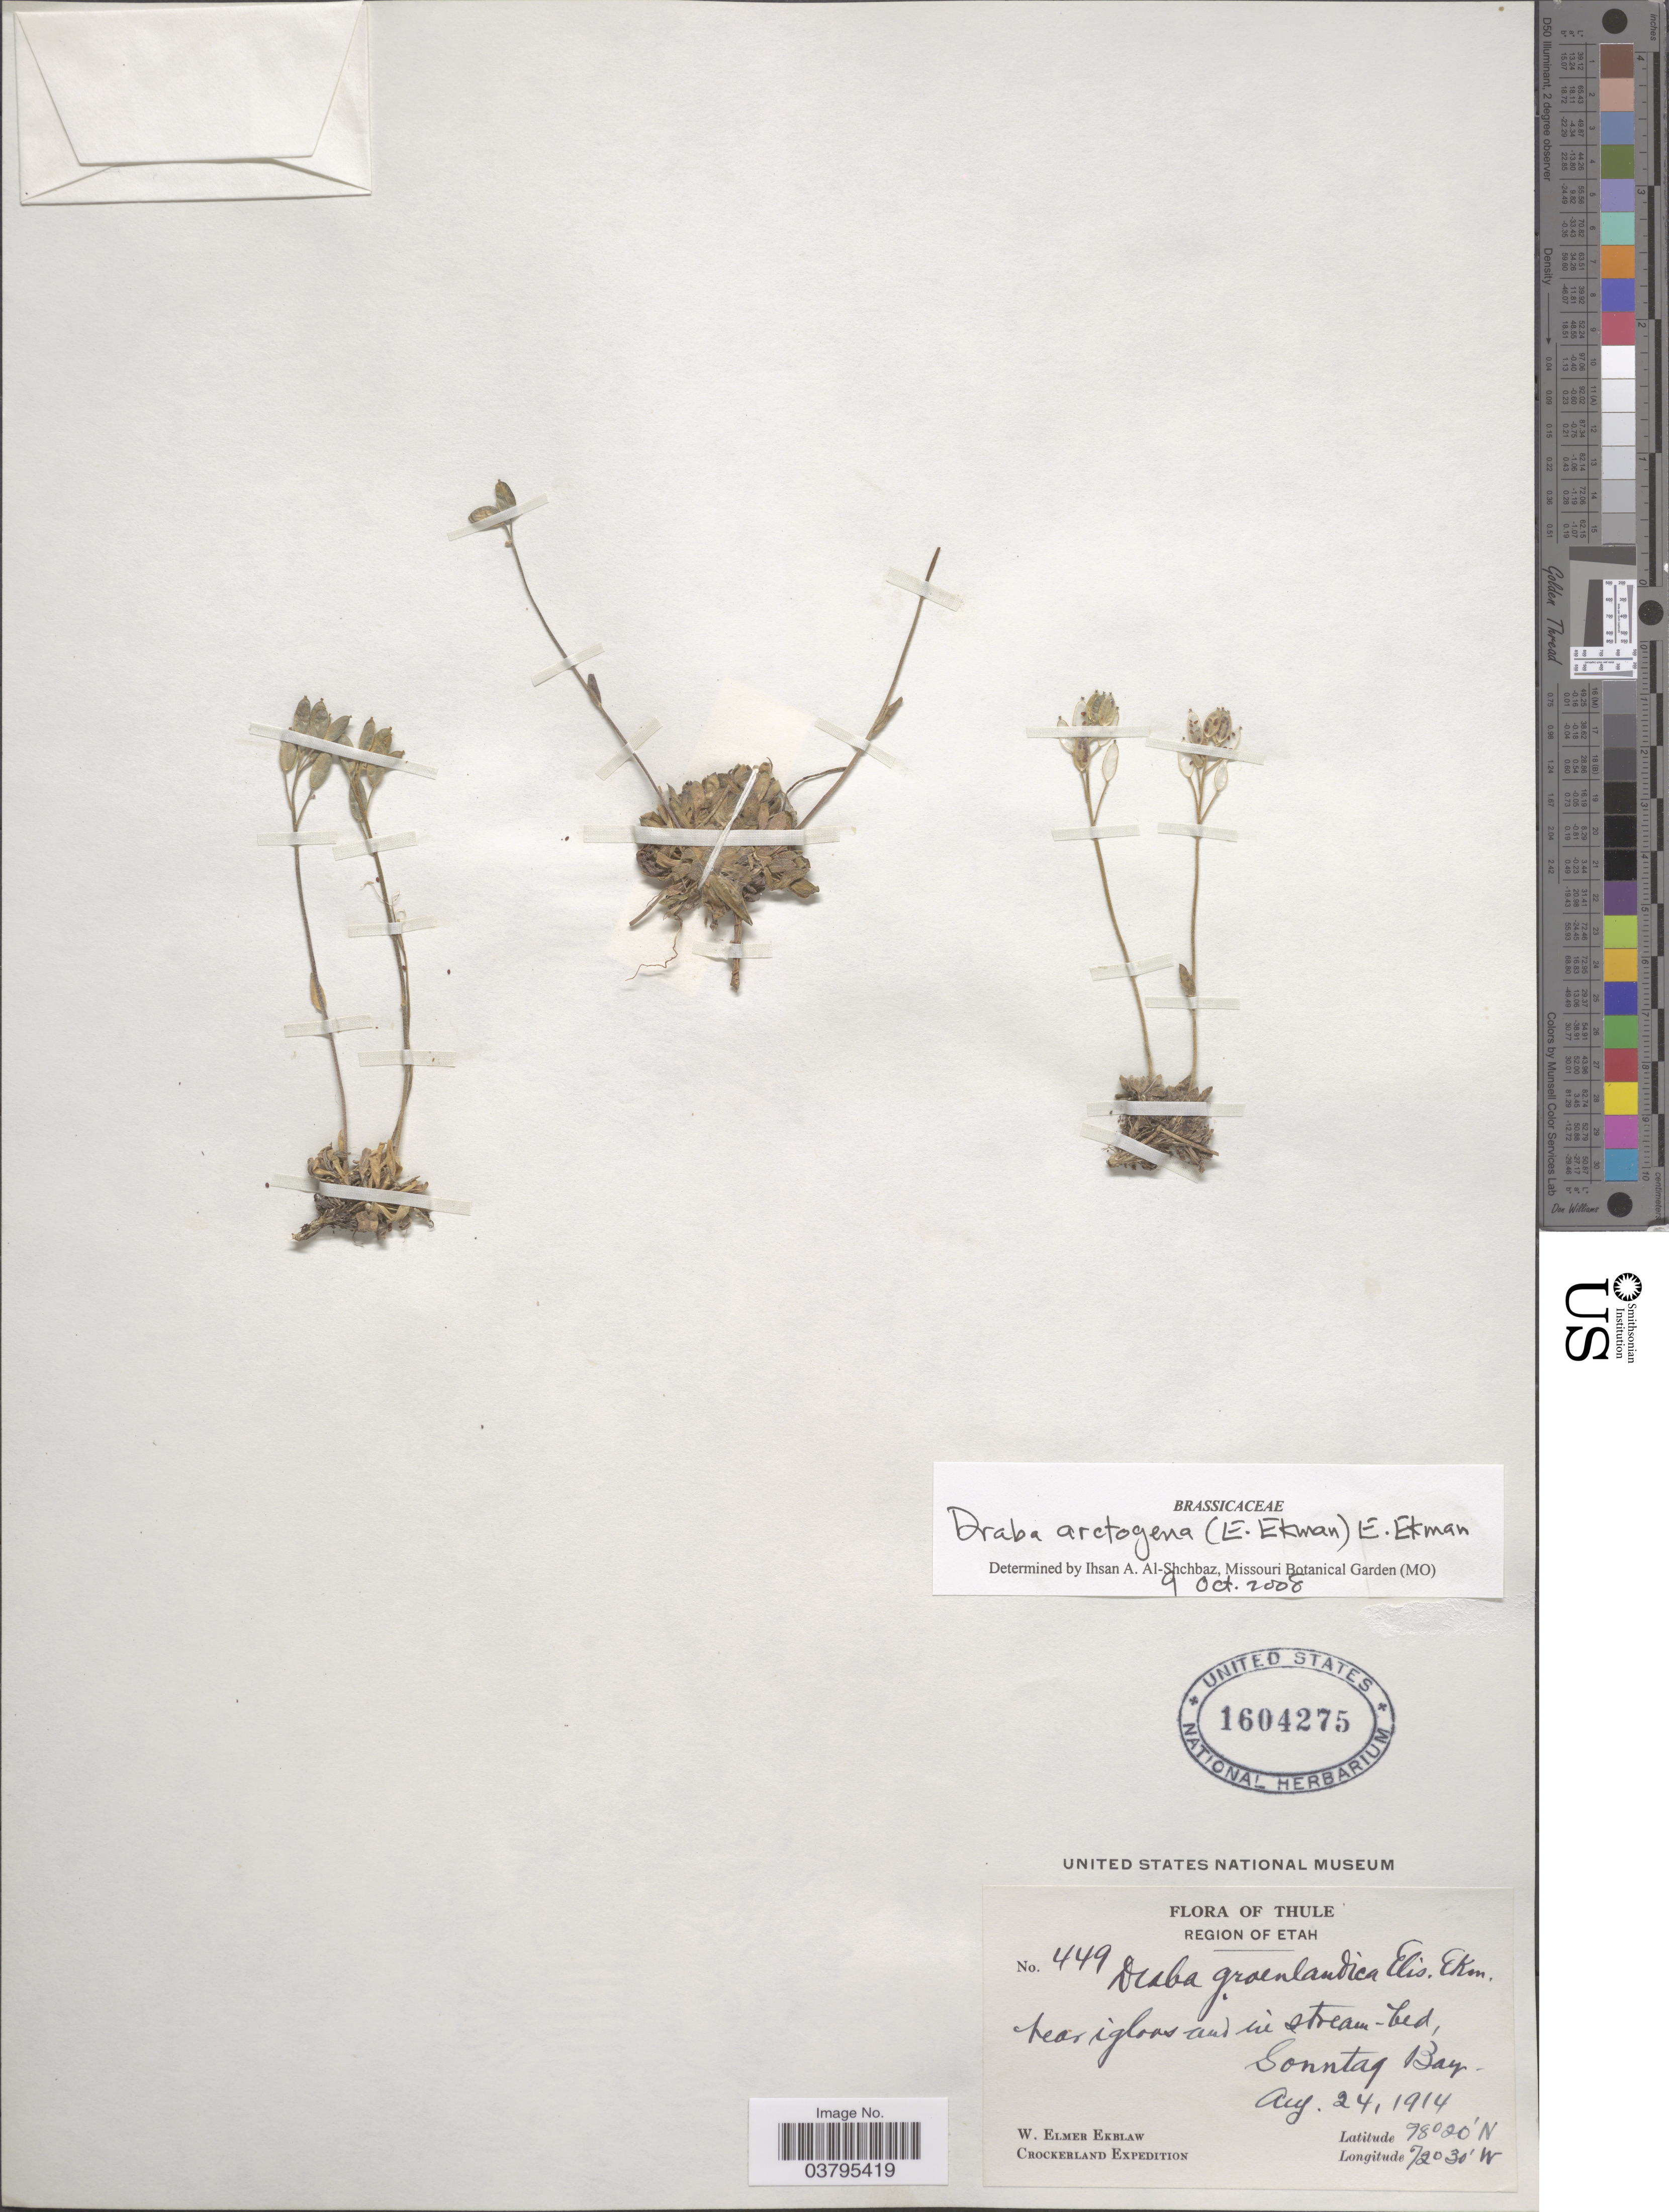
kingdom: Plantae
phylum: Tracheophyta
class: Magnoliopsida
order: Brassicales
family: Brassicaceae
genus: Draba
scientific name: Draba arctogena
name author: (E. Ekman) E. Ekman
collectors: W. Ekblaw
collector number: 449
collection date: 1914-08-24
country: Greenland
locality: Thule. Region of Etah. Near igloos and in stream-bed, Sonntag Bay.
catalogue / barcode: US 1604275